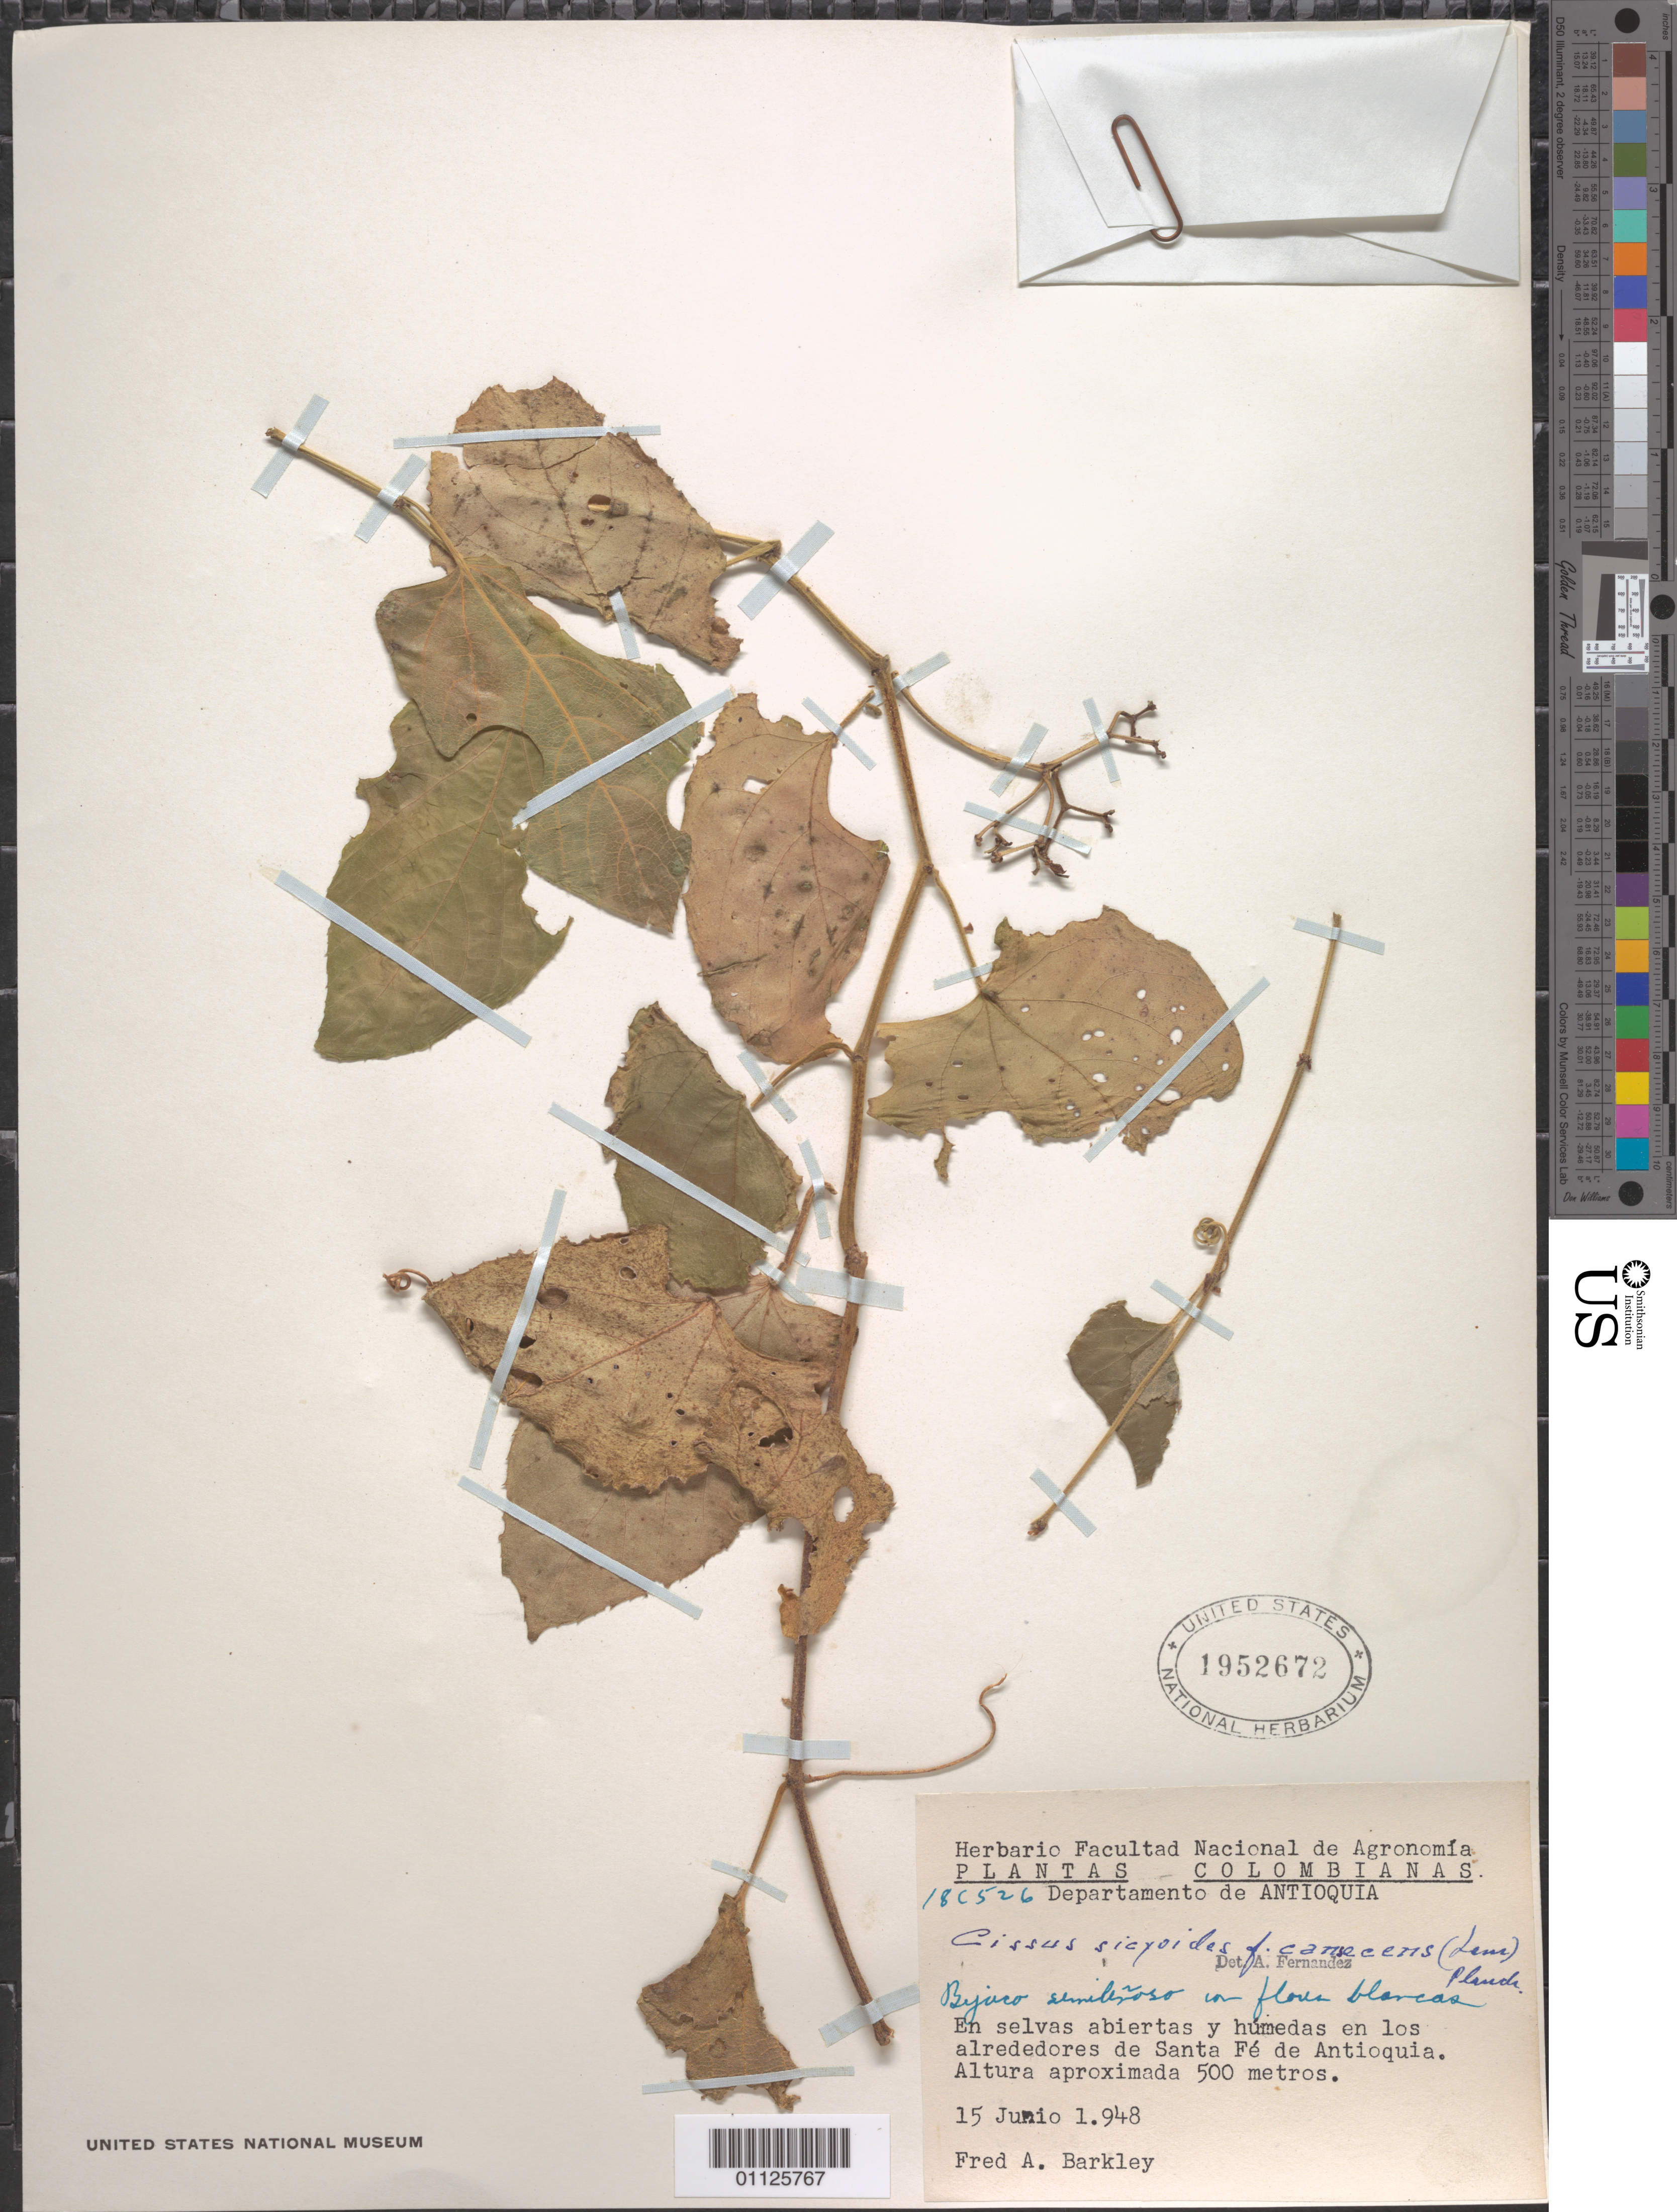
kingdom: Plantae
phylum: Tracheophyta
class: Magnoliopsida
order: Vitales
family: Vitaceae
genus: Cissus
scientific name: Cissus verticillata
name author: (L.) Nicolson & C.E. Jarvis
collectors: F. A. Barkley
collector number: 186526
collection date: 1948-06-15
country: Colombia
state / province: Antioquia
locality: Santa Fe.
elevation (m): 500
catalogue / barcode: US 1952672